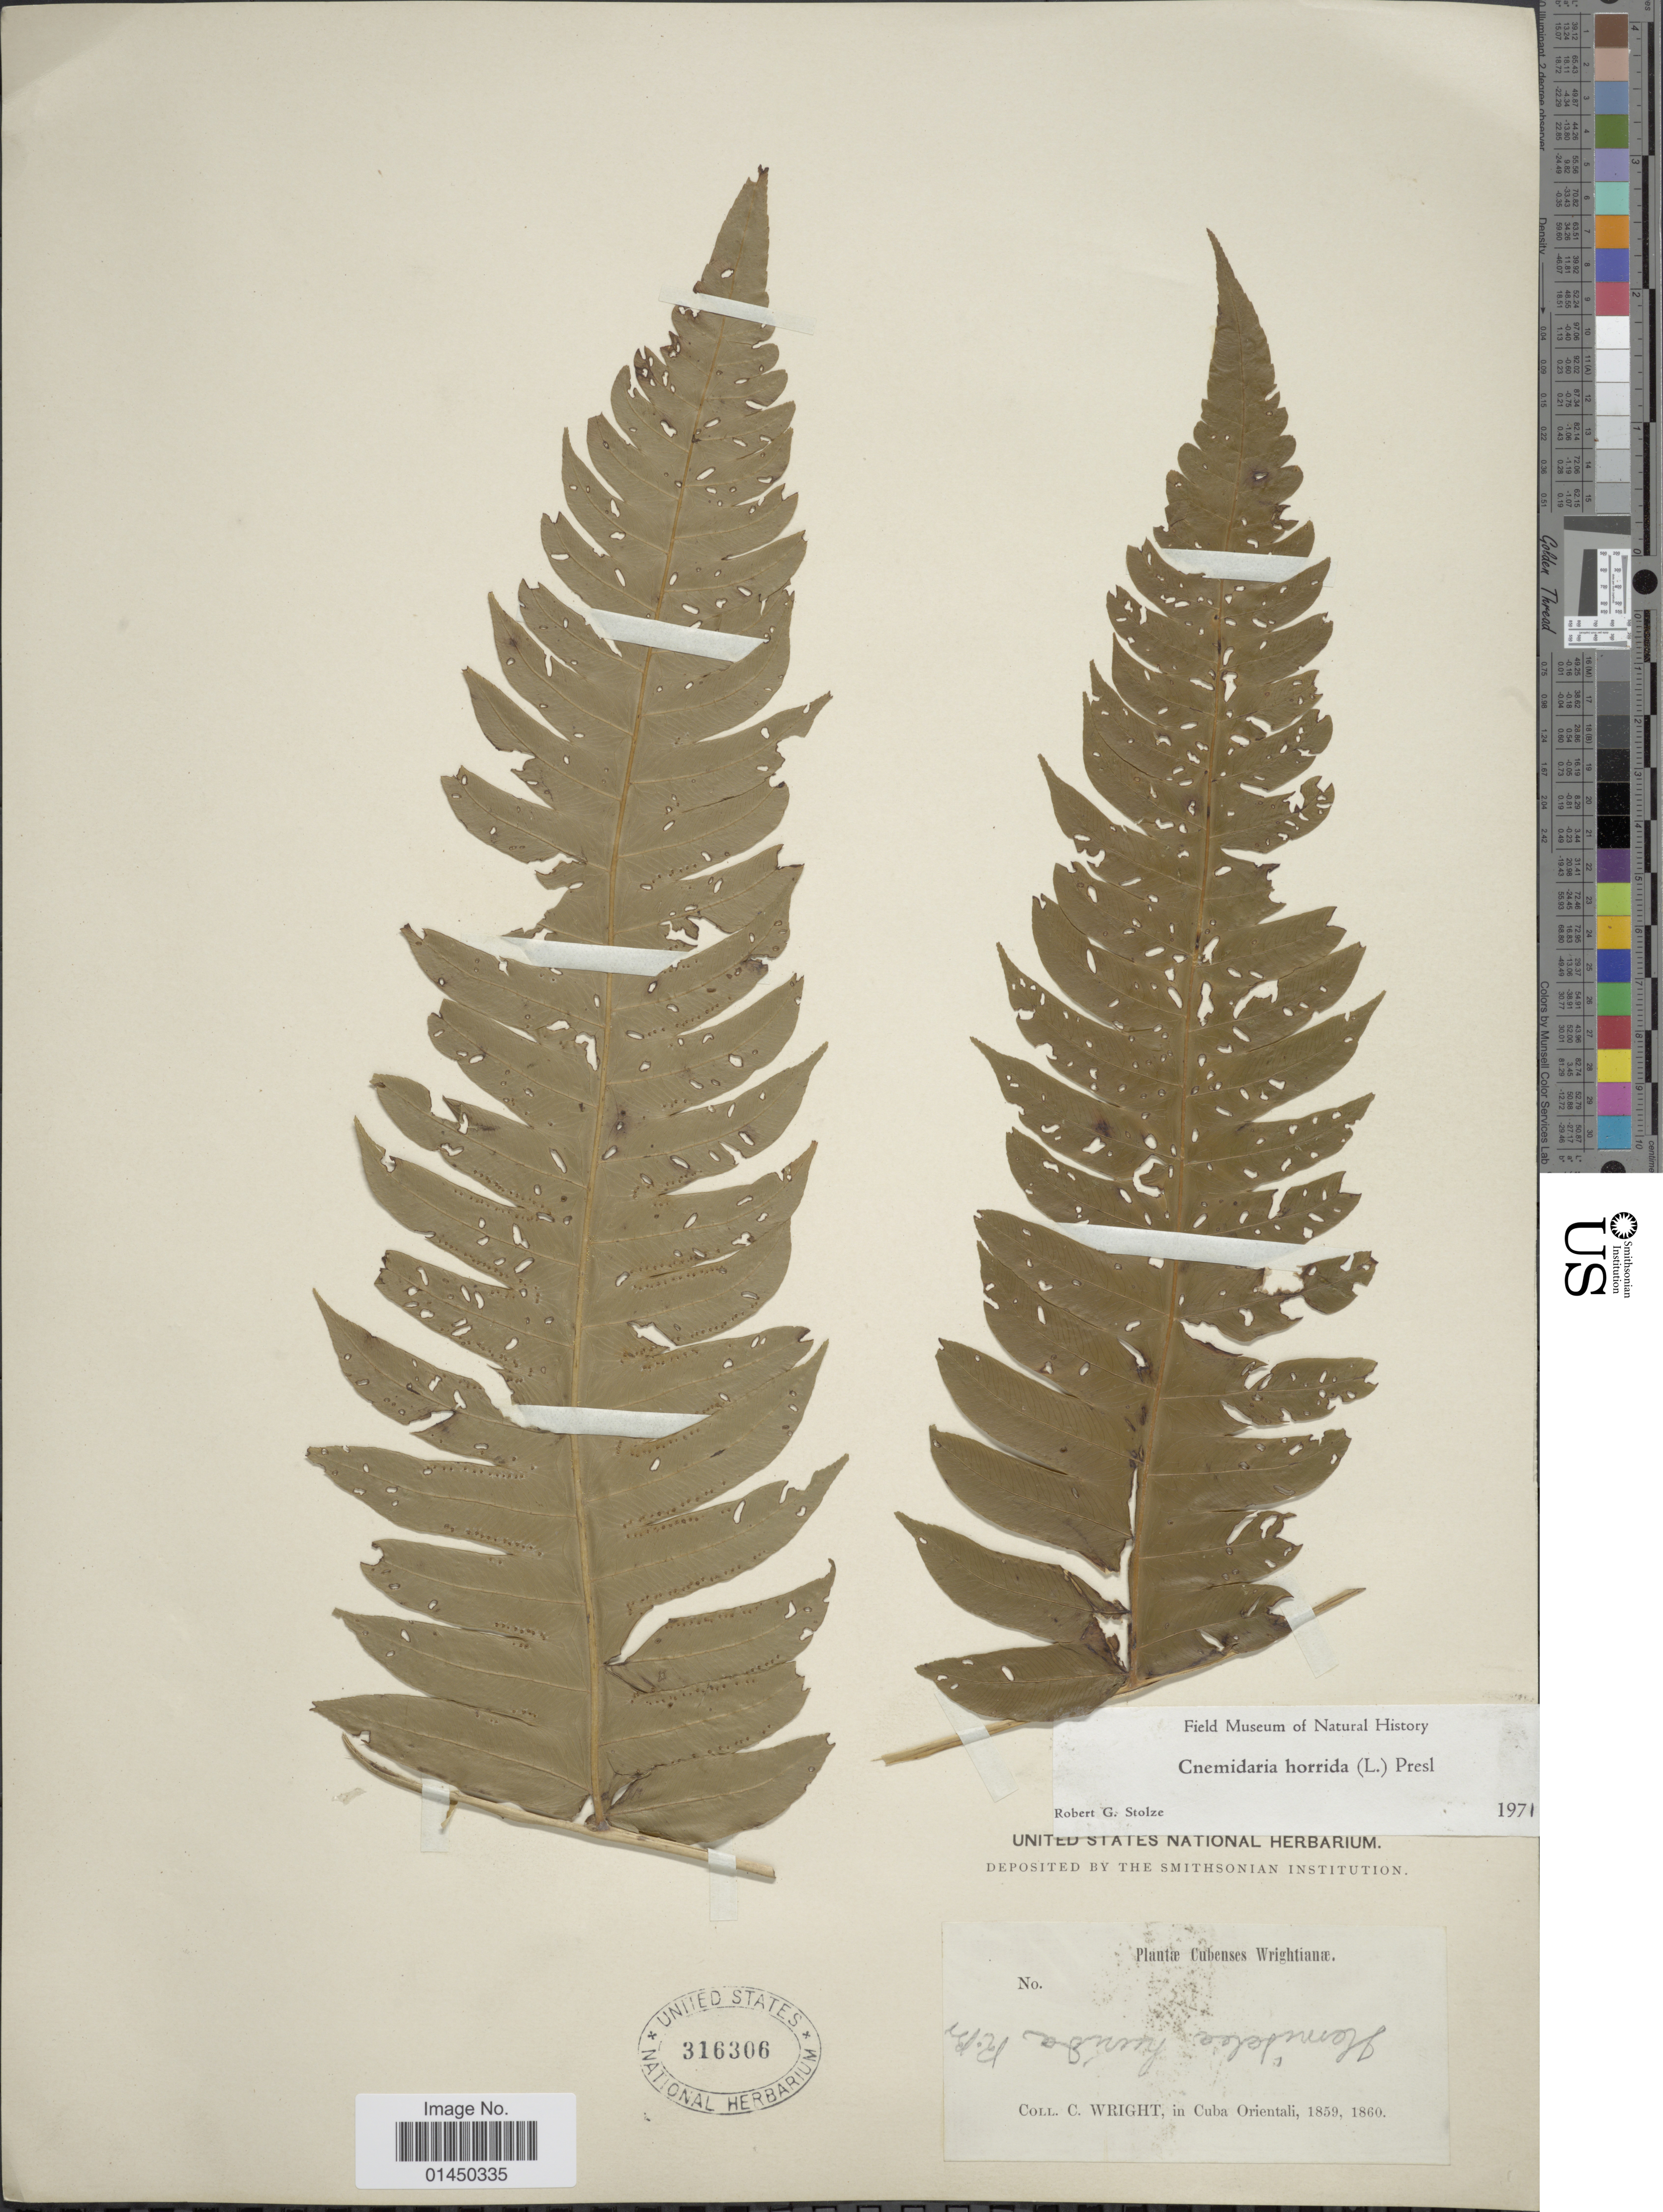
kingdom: Plantae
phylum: Tracheophyta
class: Polypodiopsida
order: Cyatheales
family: Cyatheaceae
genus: Cyathea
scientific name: Cyathea horrida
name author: (L.) Sm.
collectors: C. Wright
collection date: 1859/1860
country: Cuba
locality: Cubenses, Cuba Orientali.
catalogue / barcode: US 316306